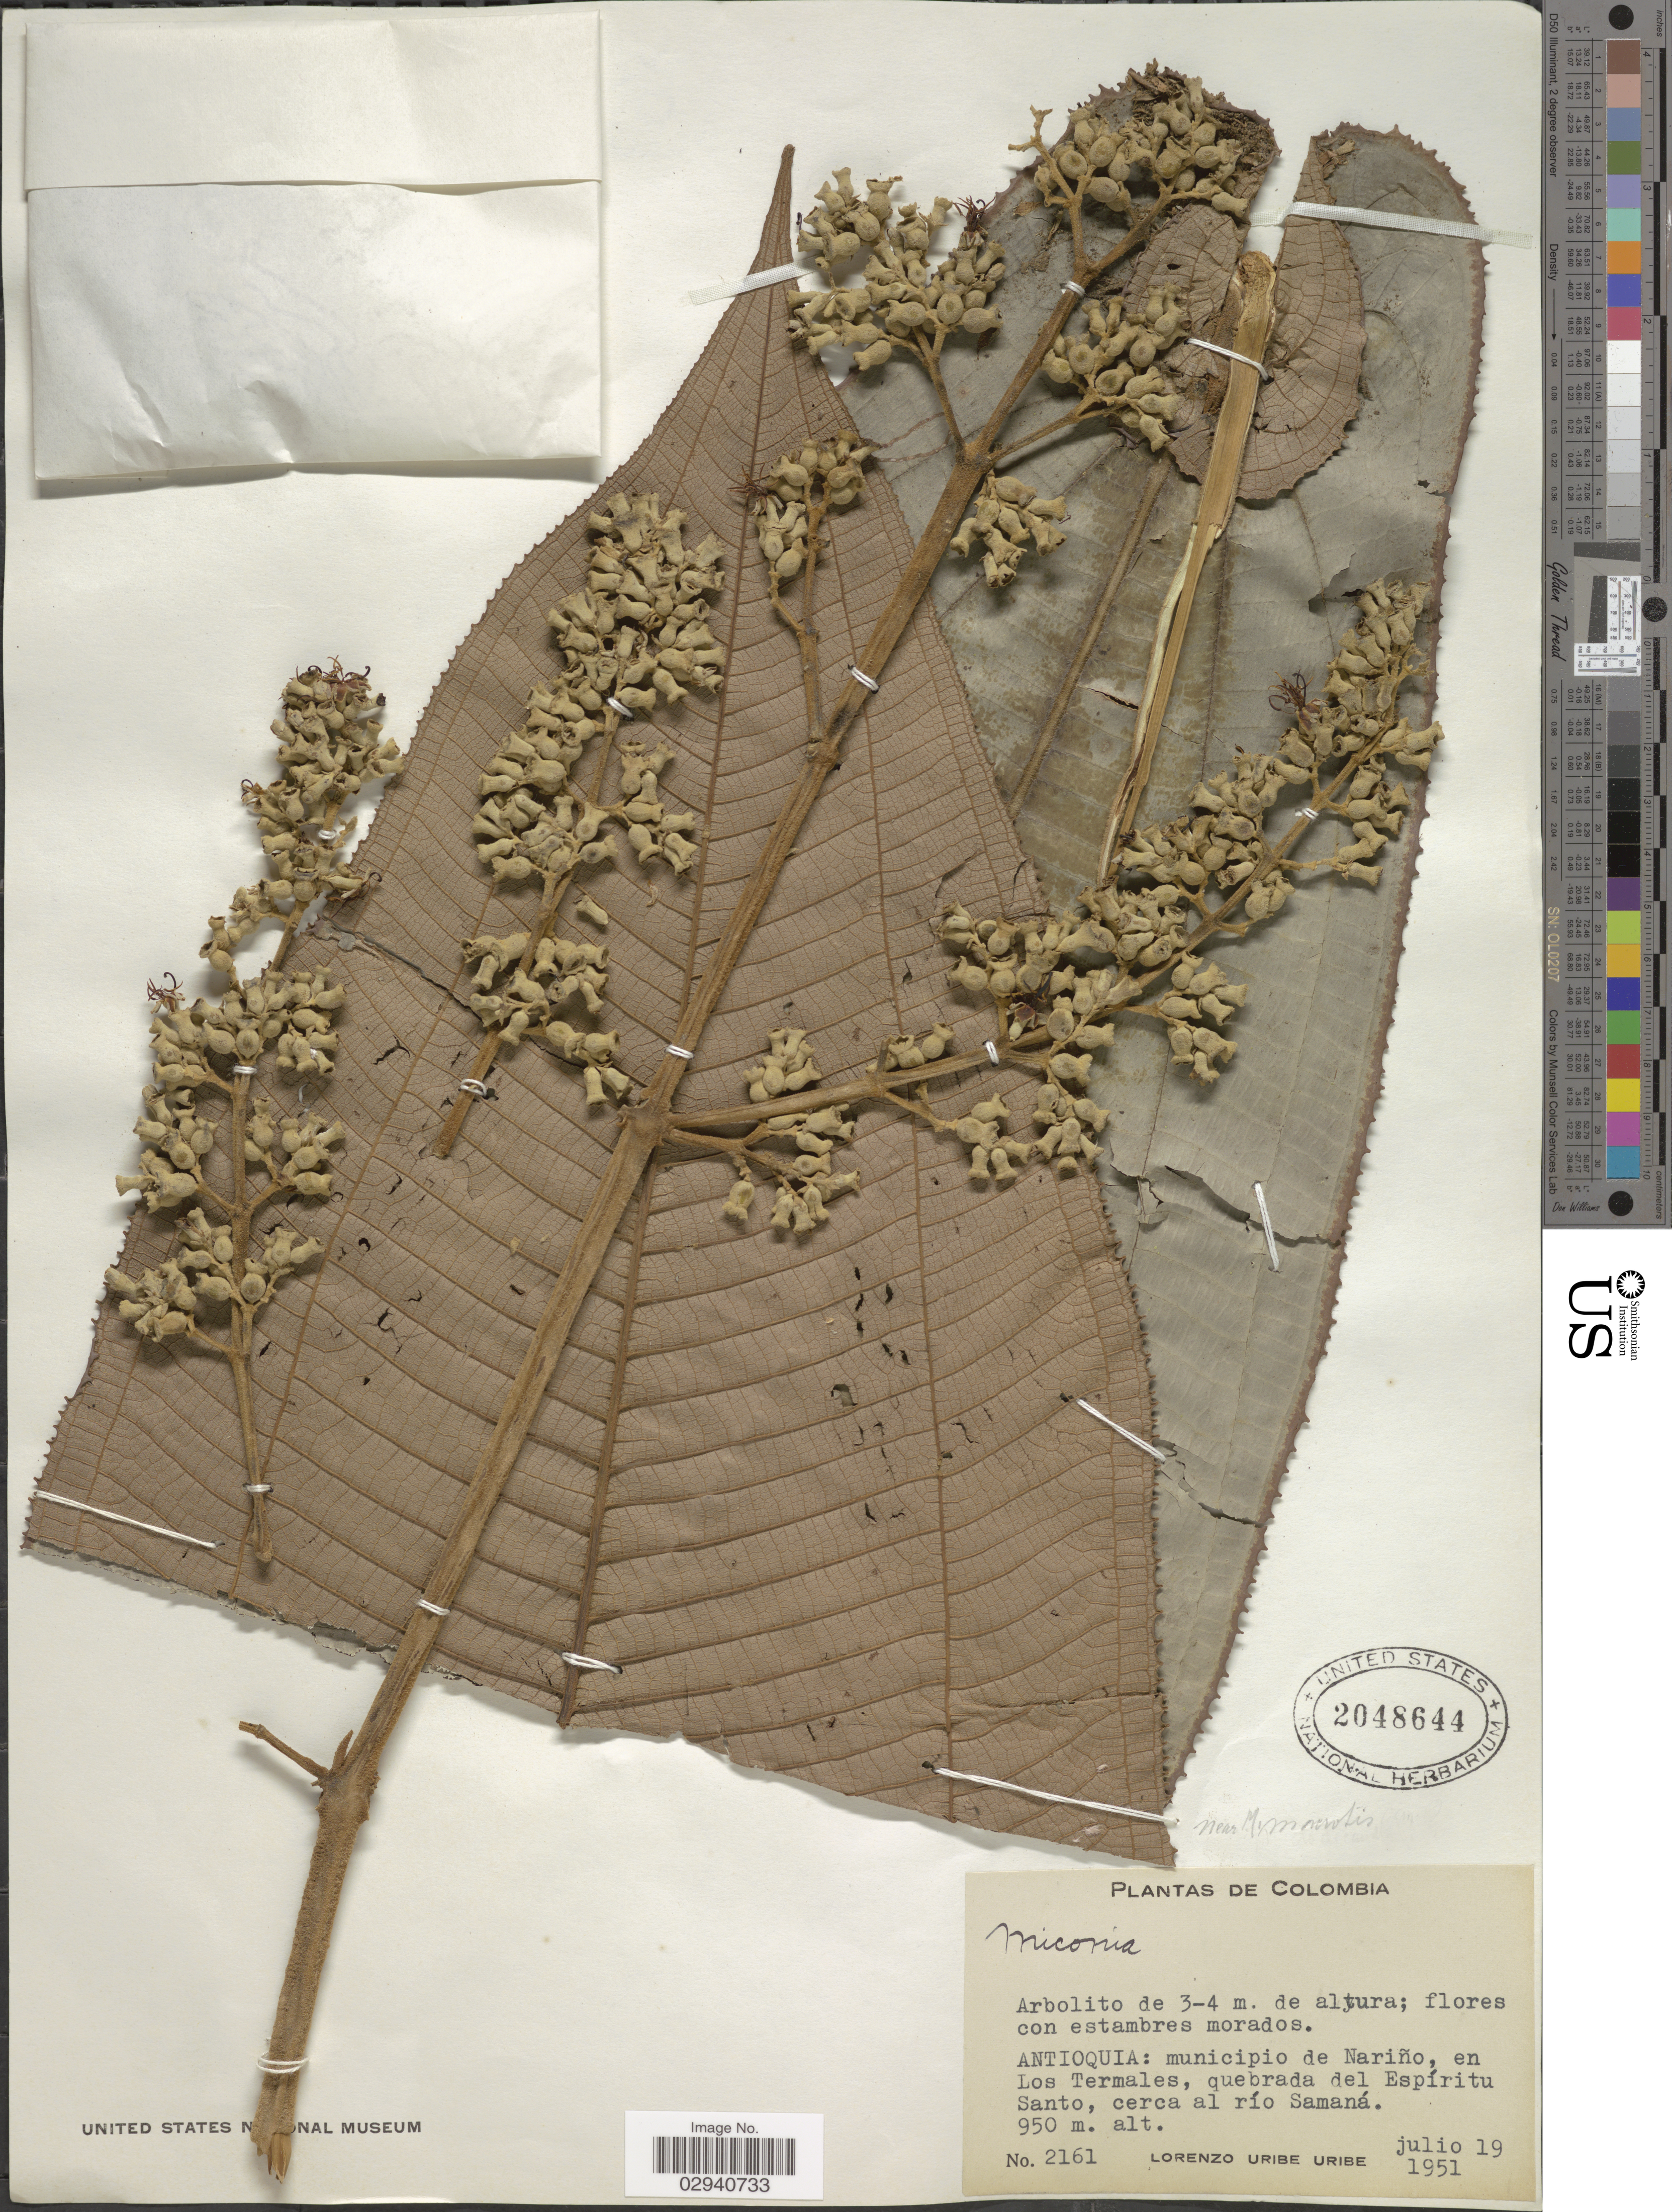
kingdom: Plantae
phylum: Tracheophyta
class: Magnoliopsida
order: Myrtales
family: Melastomataceae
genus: Miconia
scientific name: Miconia macrotis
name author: Cogn.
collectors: L. Uribe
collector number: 2161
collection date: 1951-07-19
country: Colombia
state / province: Antioquia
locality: Antioquia: municipio de Nariño, en Los Termales, quebrada del Espíritu Santo, cerca al río Samaná.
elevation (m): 950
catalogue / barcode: US 2048644